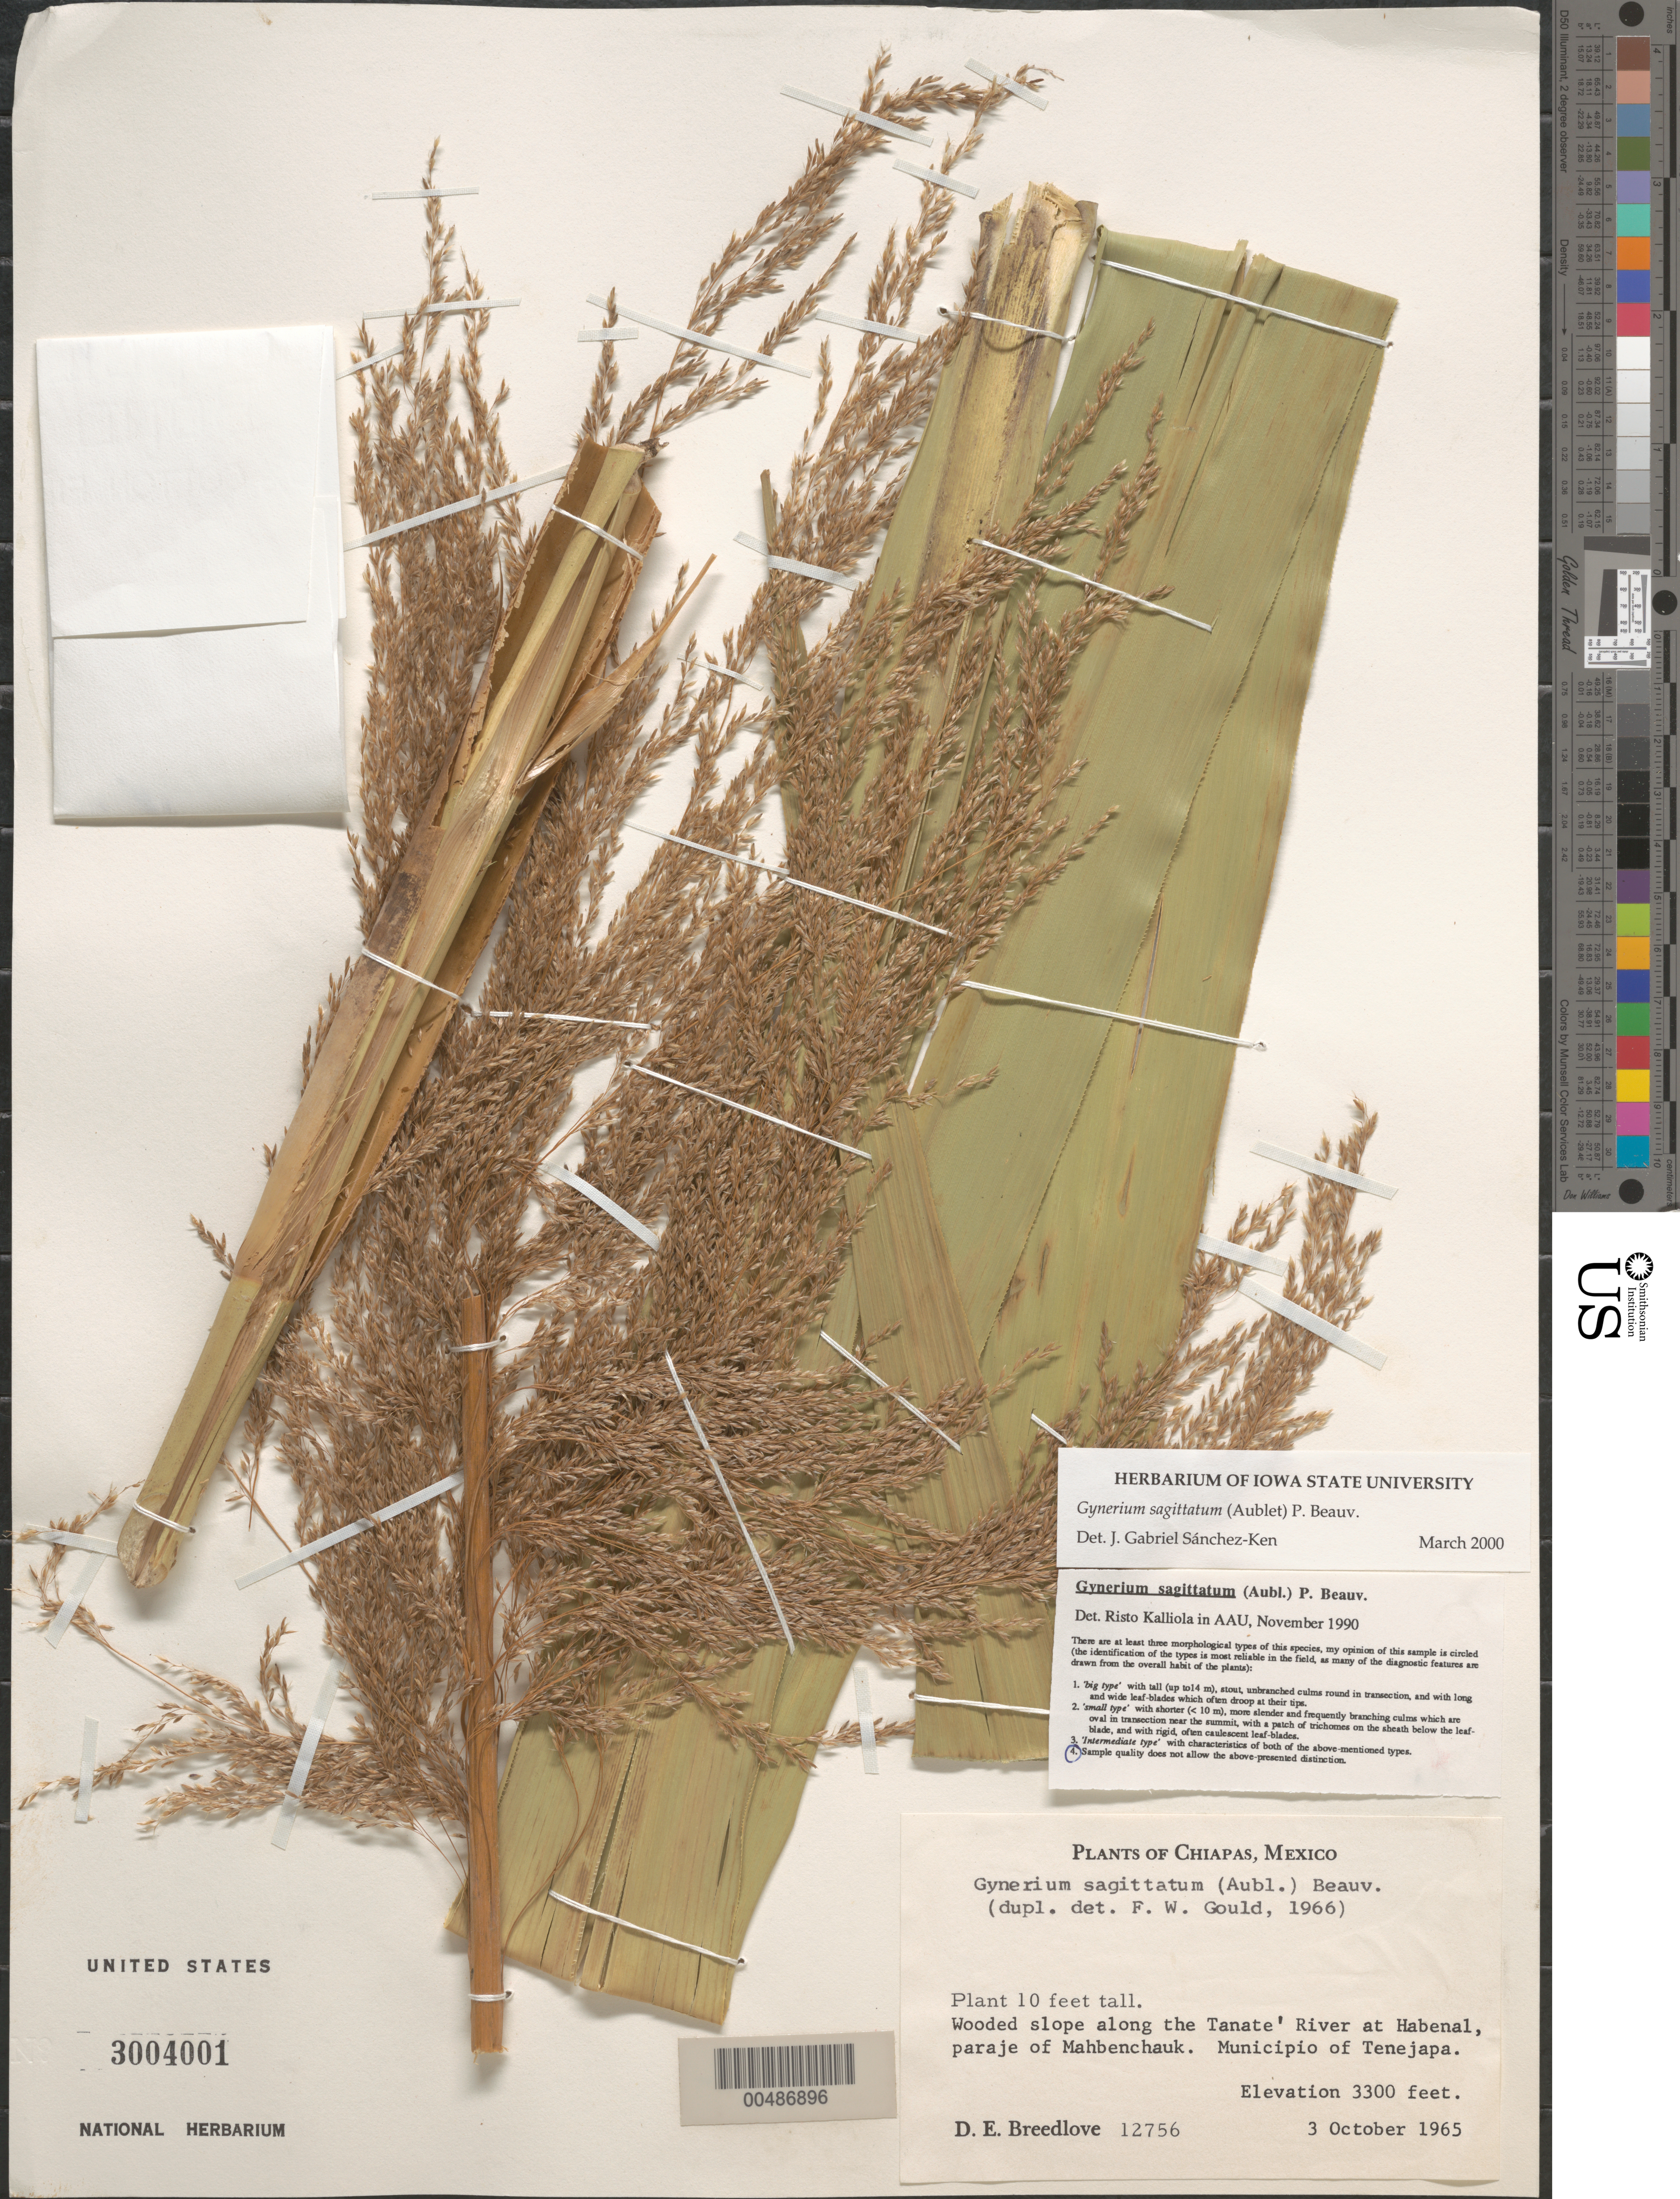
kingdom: Plantae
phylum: Tracheophyta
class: Liliopsida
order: Poales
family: Poaceae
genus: Gynerium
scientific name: Gynerium sagittatum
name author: (Aubl.) P. Beauv.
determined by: Kalliola, R.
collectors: D. E. Breedlove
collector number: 12756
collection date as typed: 3 Oct 1965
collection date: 1965-10-03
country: Mexico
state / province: Chiapas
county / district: Tenejapa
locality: Along the Tanate' River at Habenal, paraje of Mahbenchauk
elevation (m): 1006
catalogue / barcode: US 3004001